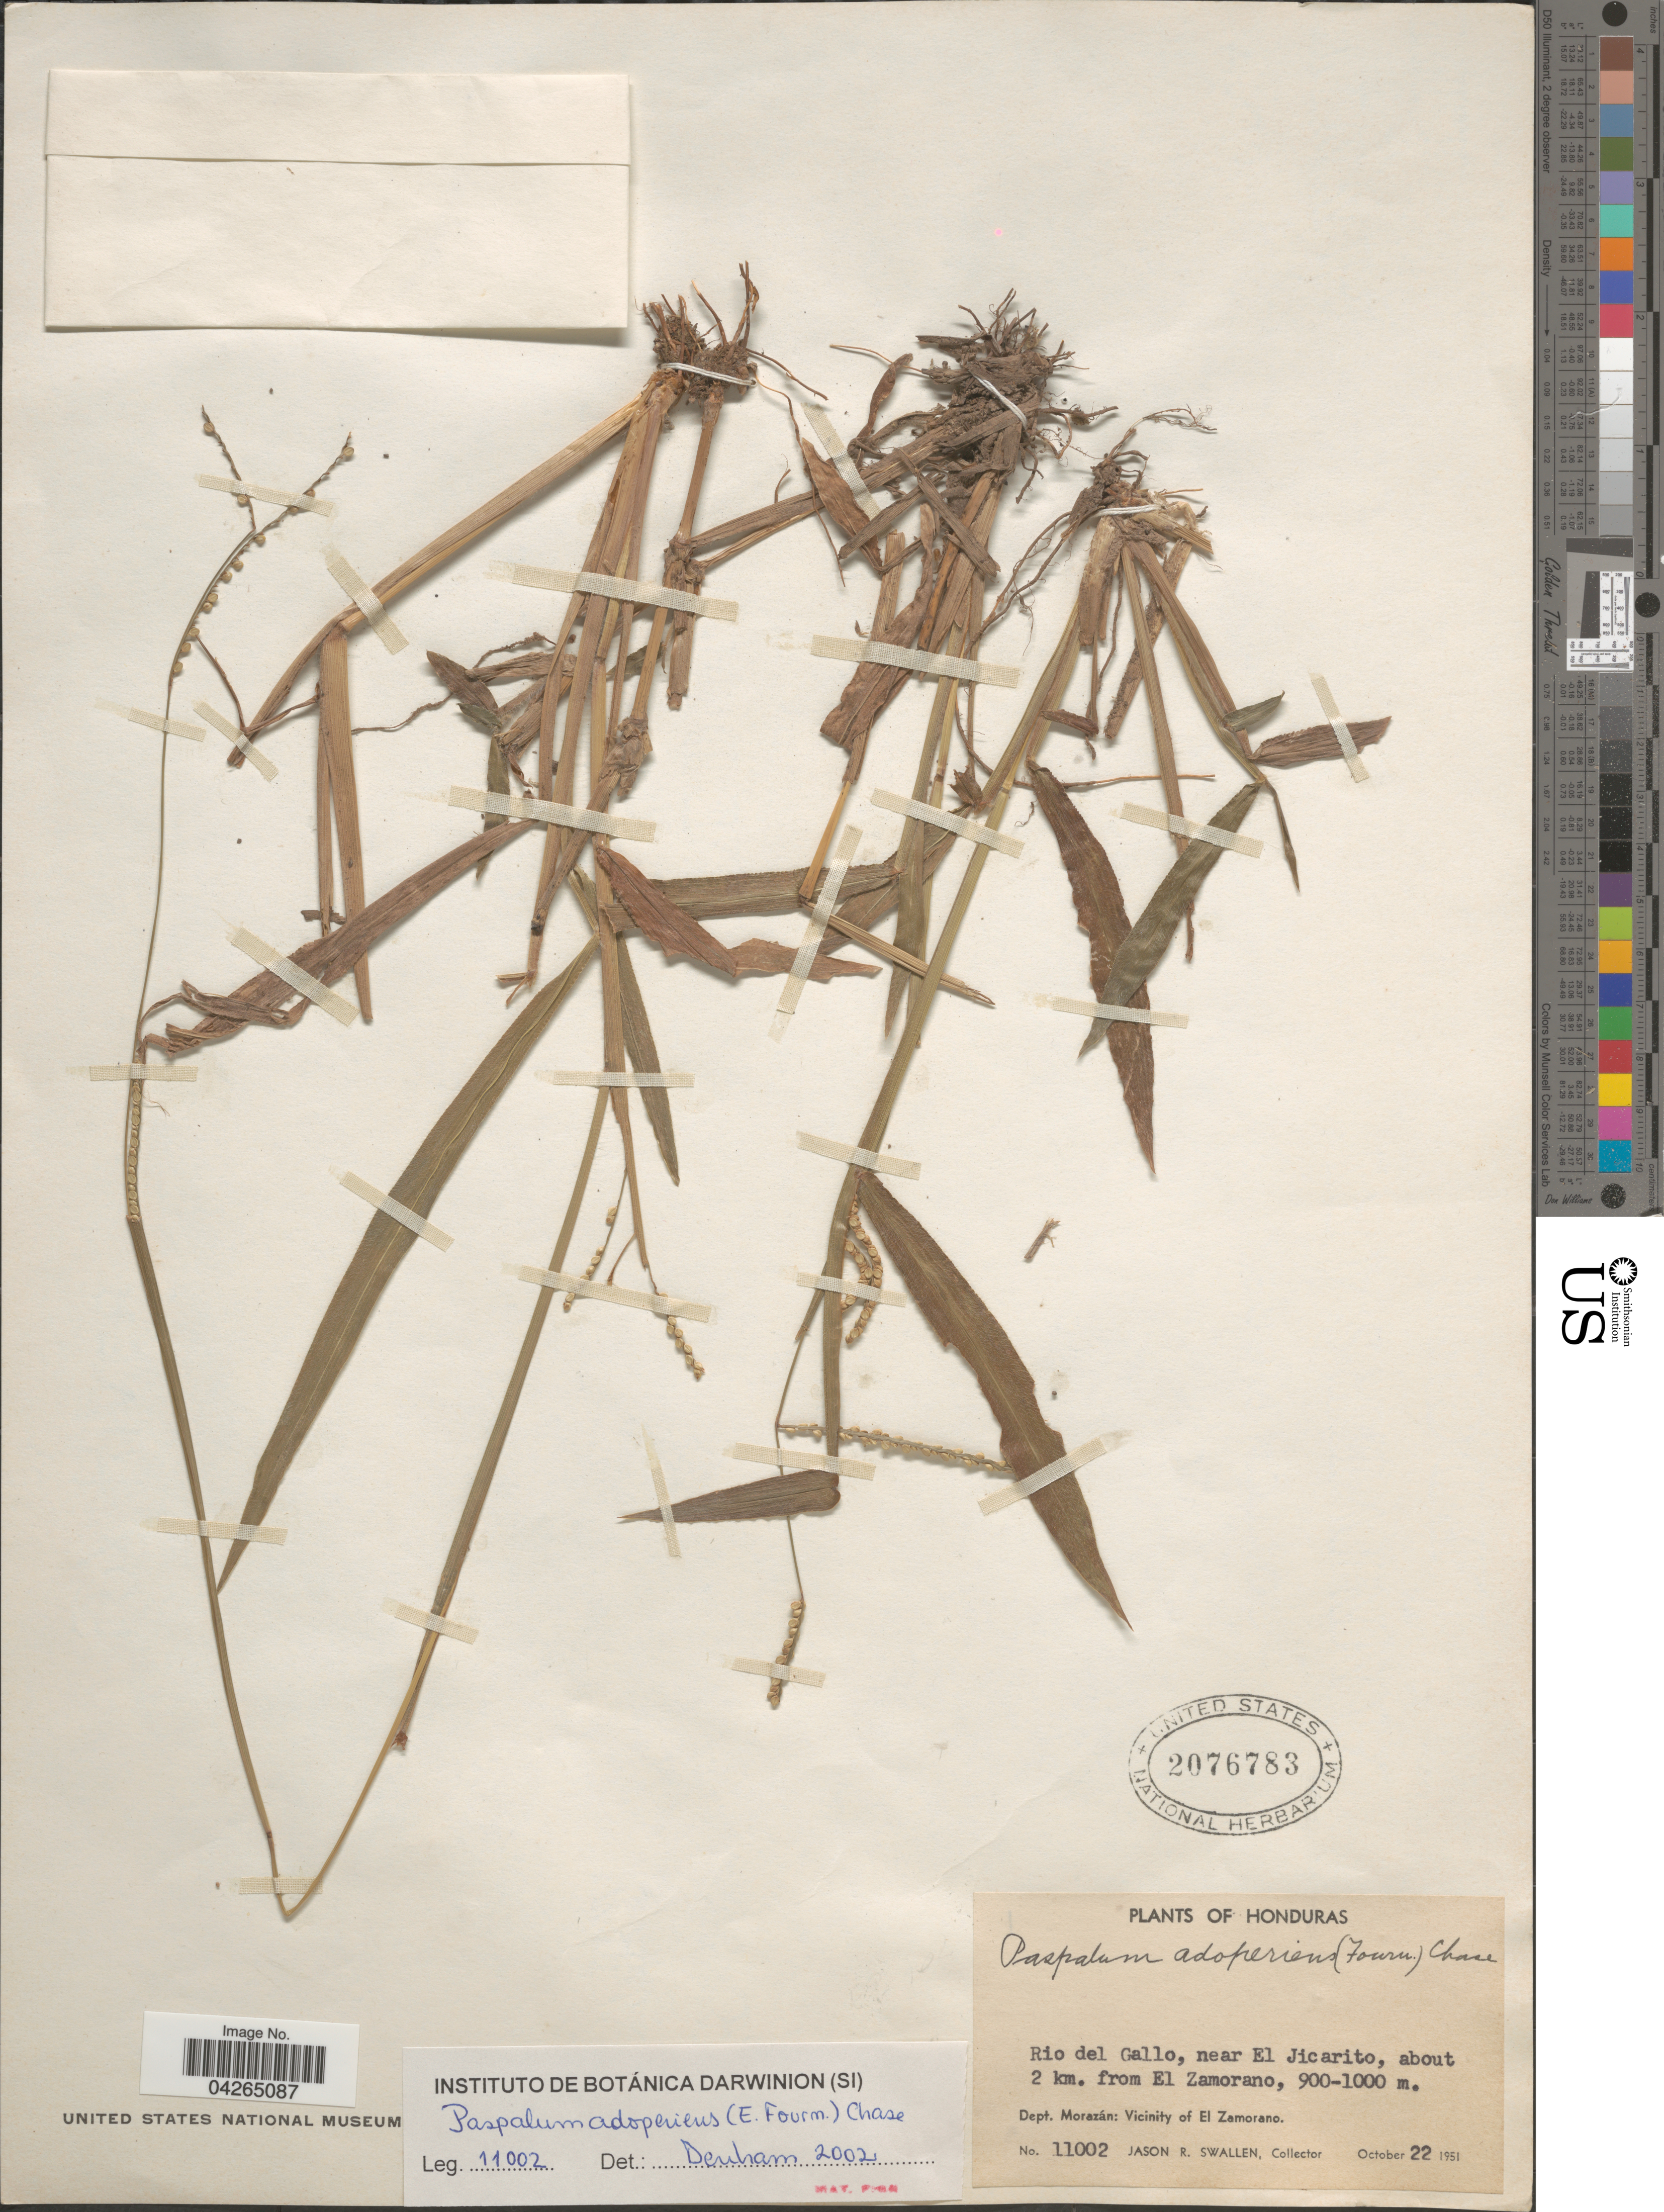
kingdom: Plantae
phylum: Tracheophyta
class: Liliopsida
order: Poales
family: Poaceae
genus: Paspalum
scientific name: Paspalum adoperiens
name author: (E. Fourn.) Chase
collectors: J. R. Swallen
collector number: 11002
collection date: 1951-10-22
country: Honduras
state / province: Fco. Morazán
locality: Rio del Gallo, near El Jicarito, about 2 km. from El Zamorano. Dept. Morazán: Vicinity of El Zamorano.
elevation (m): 900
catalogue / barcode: US 2076783